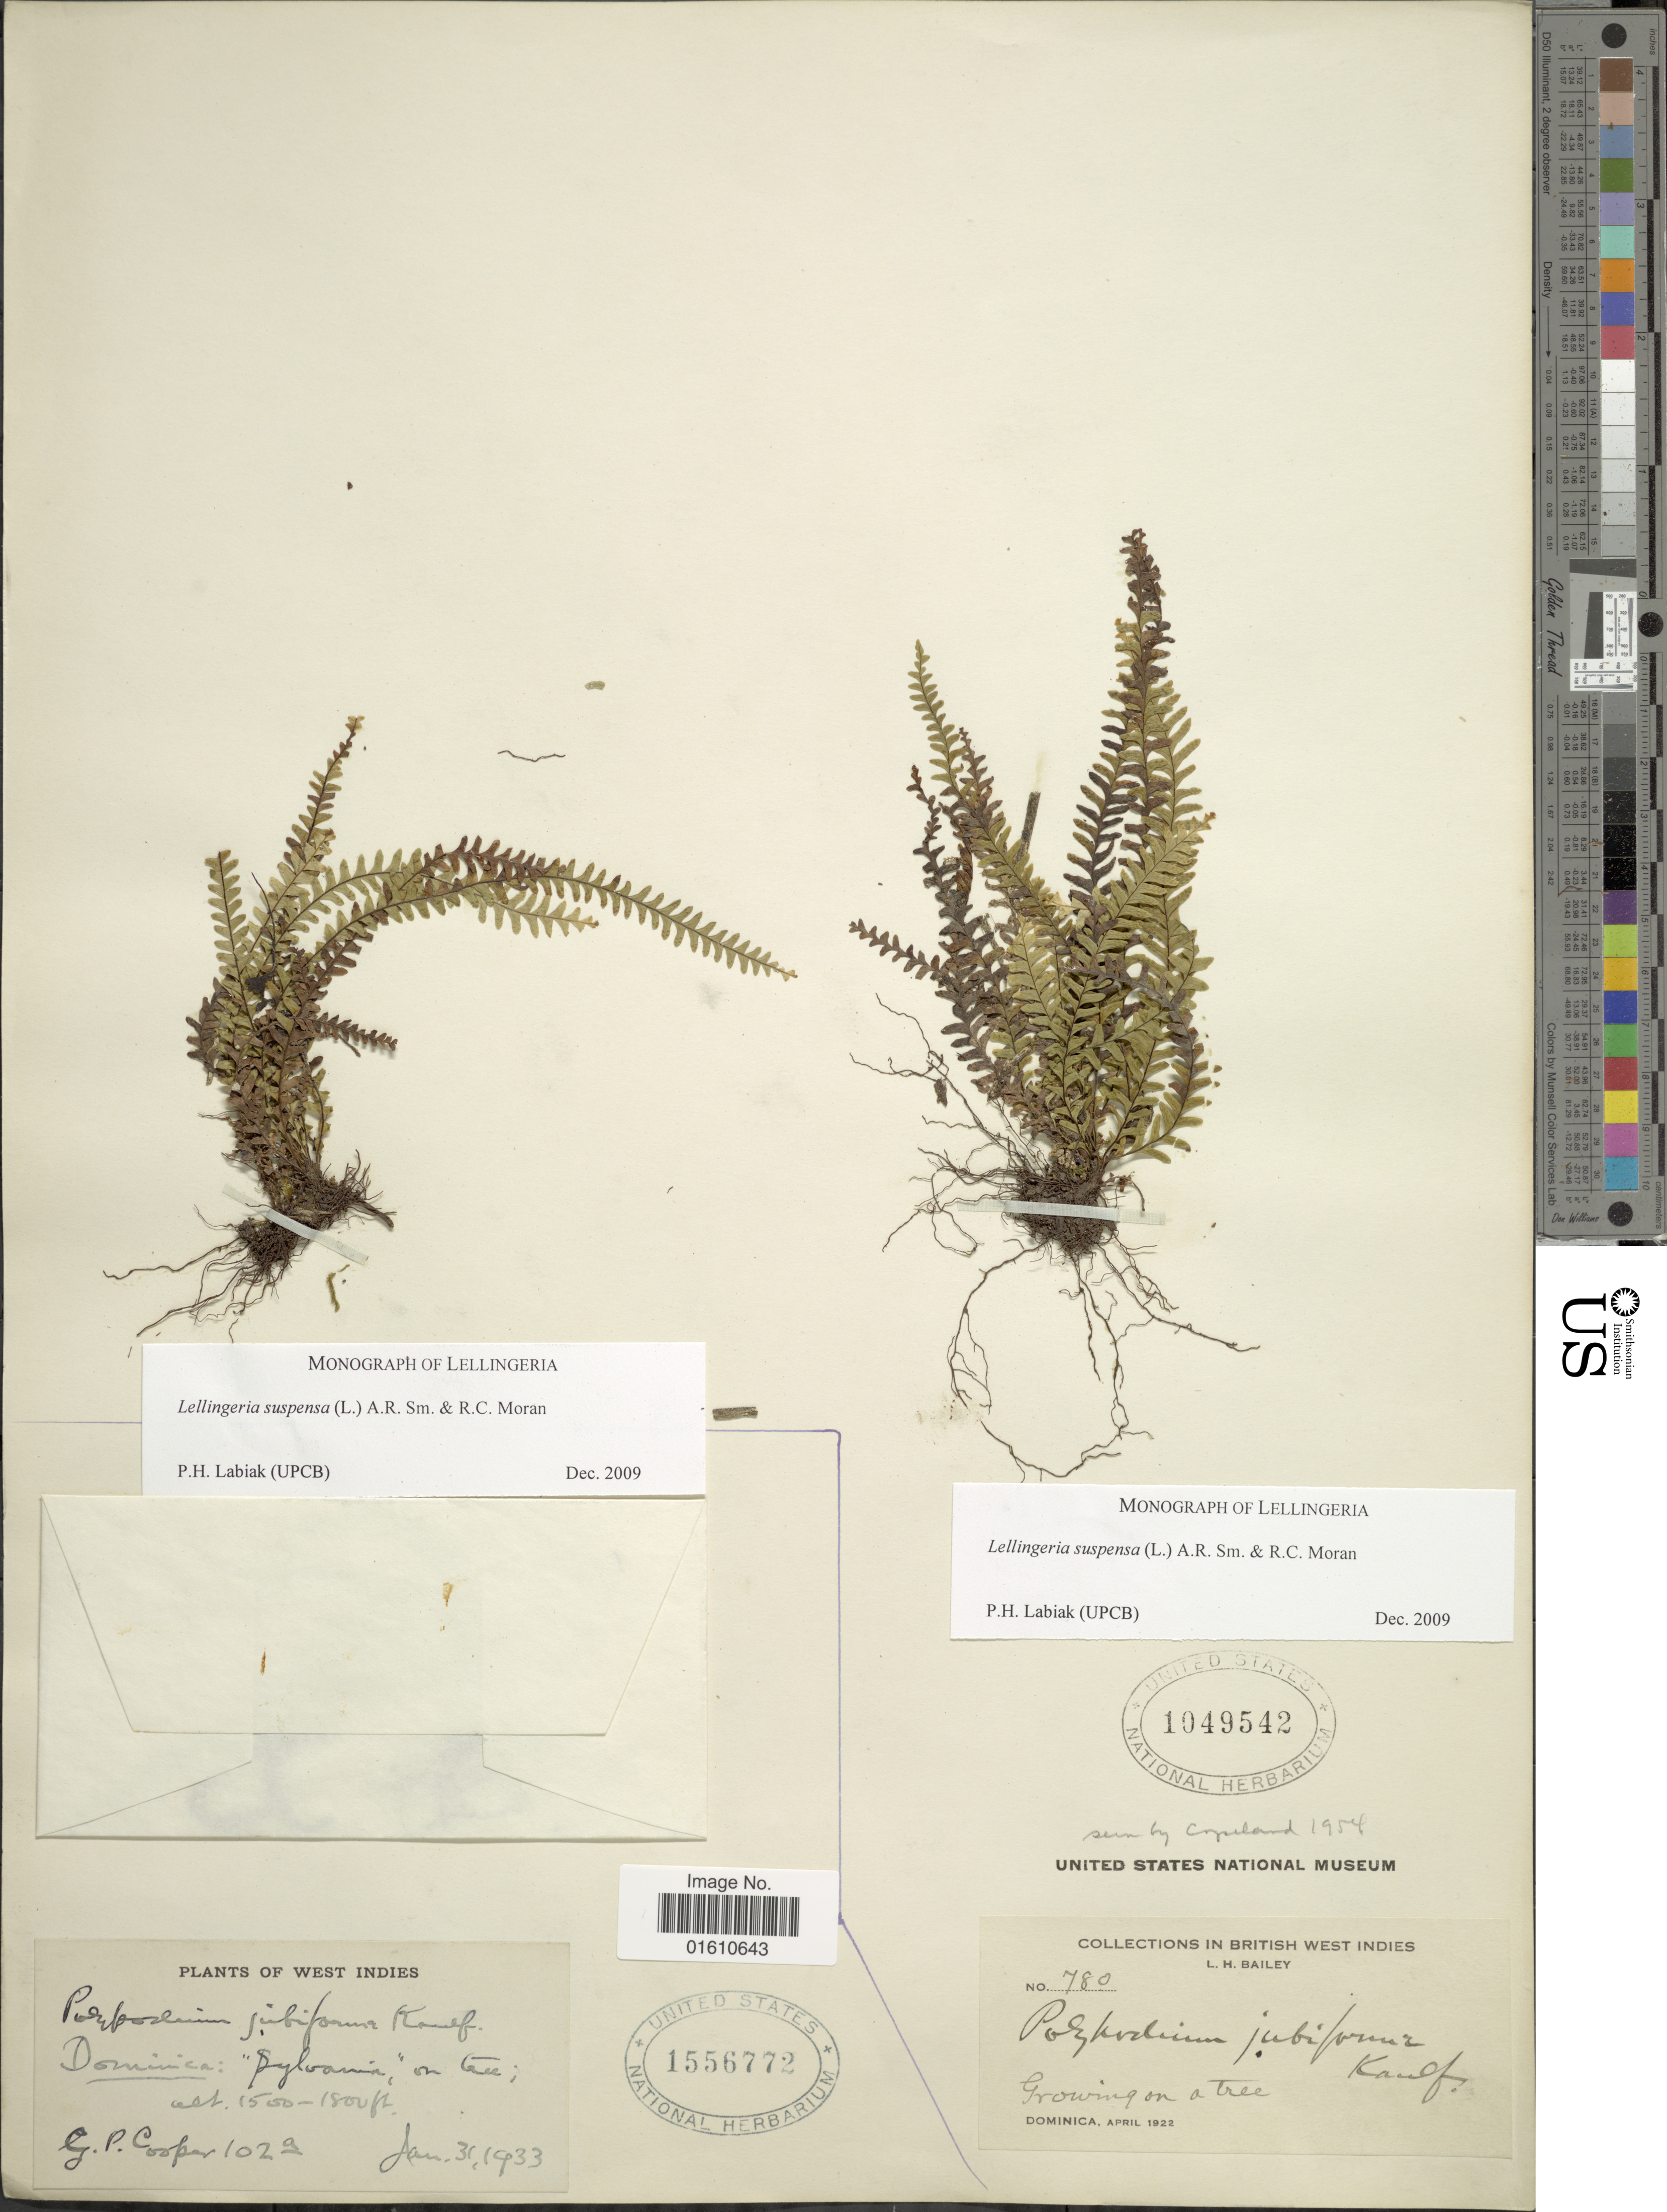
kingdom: Plantae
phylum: Tracheophyta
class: Polypodiopsida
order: Polypodiales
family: Polypodiaceae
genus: Lellingeria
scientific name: Lellingeria suspensa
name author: (L.) A.R. Sm. & R.C. Moran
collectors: L. H. Bailey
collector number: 780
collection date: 1922-04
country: Dominica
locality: British West Indies, Dominica, growing on a tree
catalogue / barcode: US 1049542-2